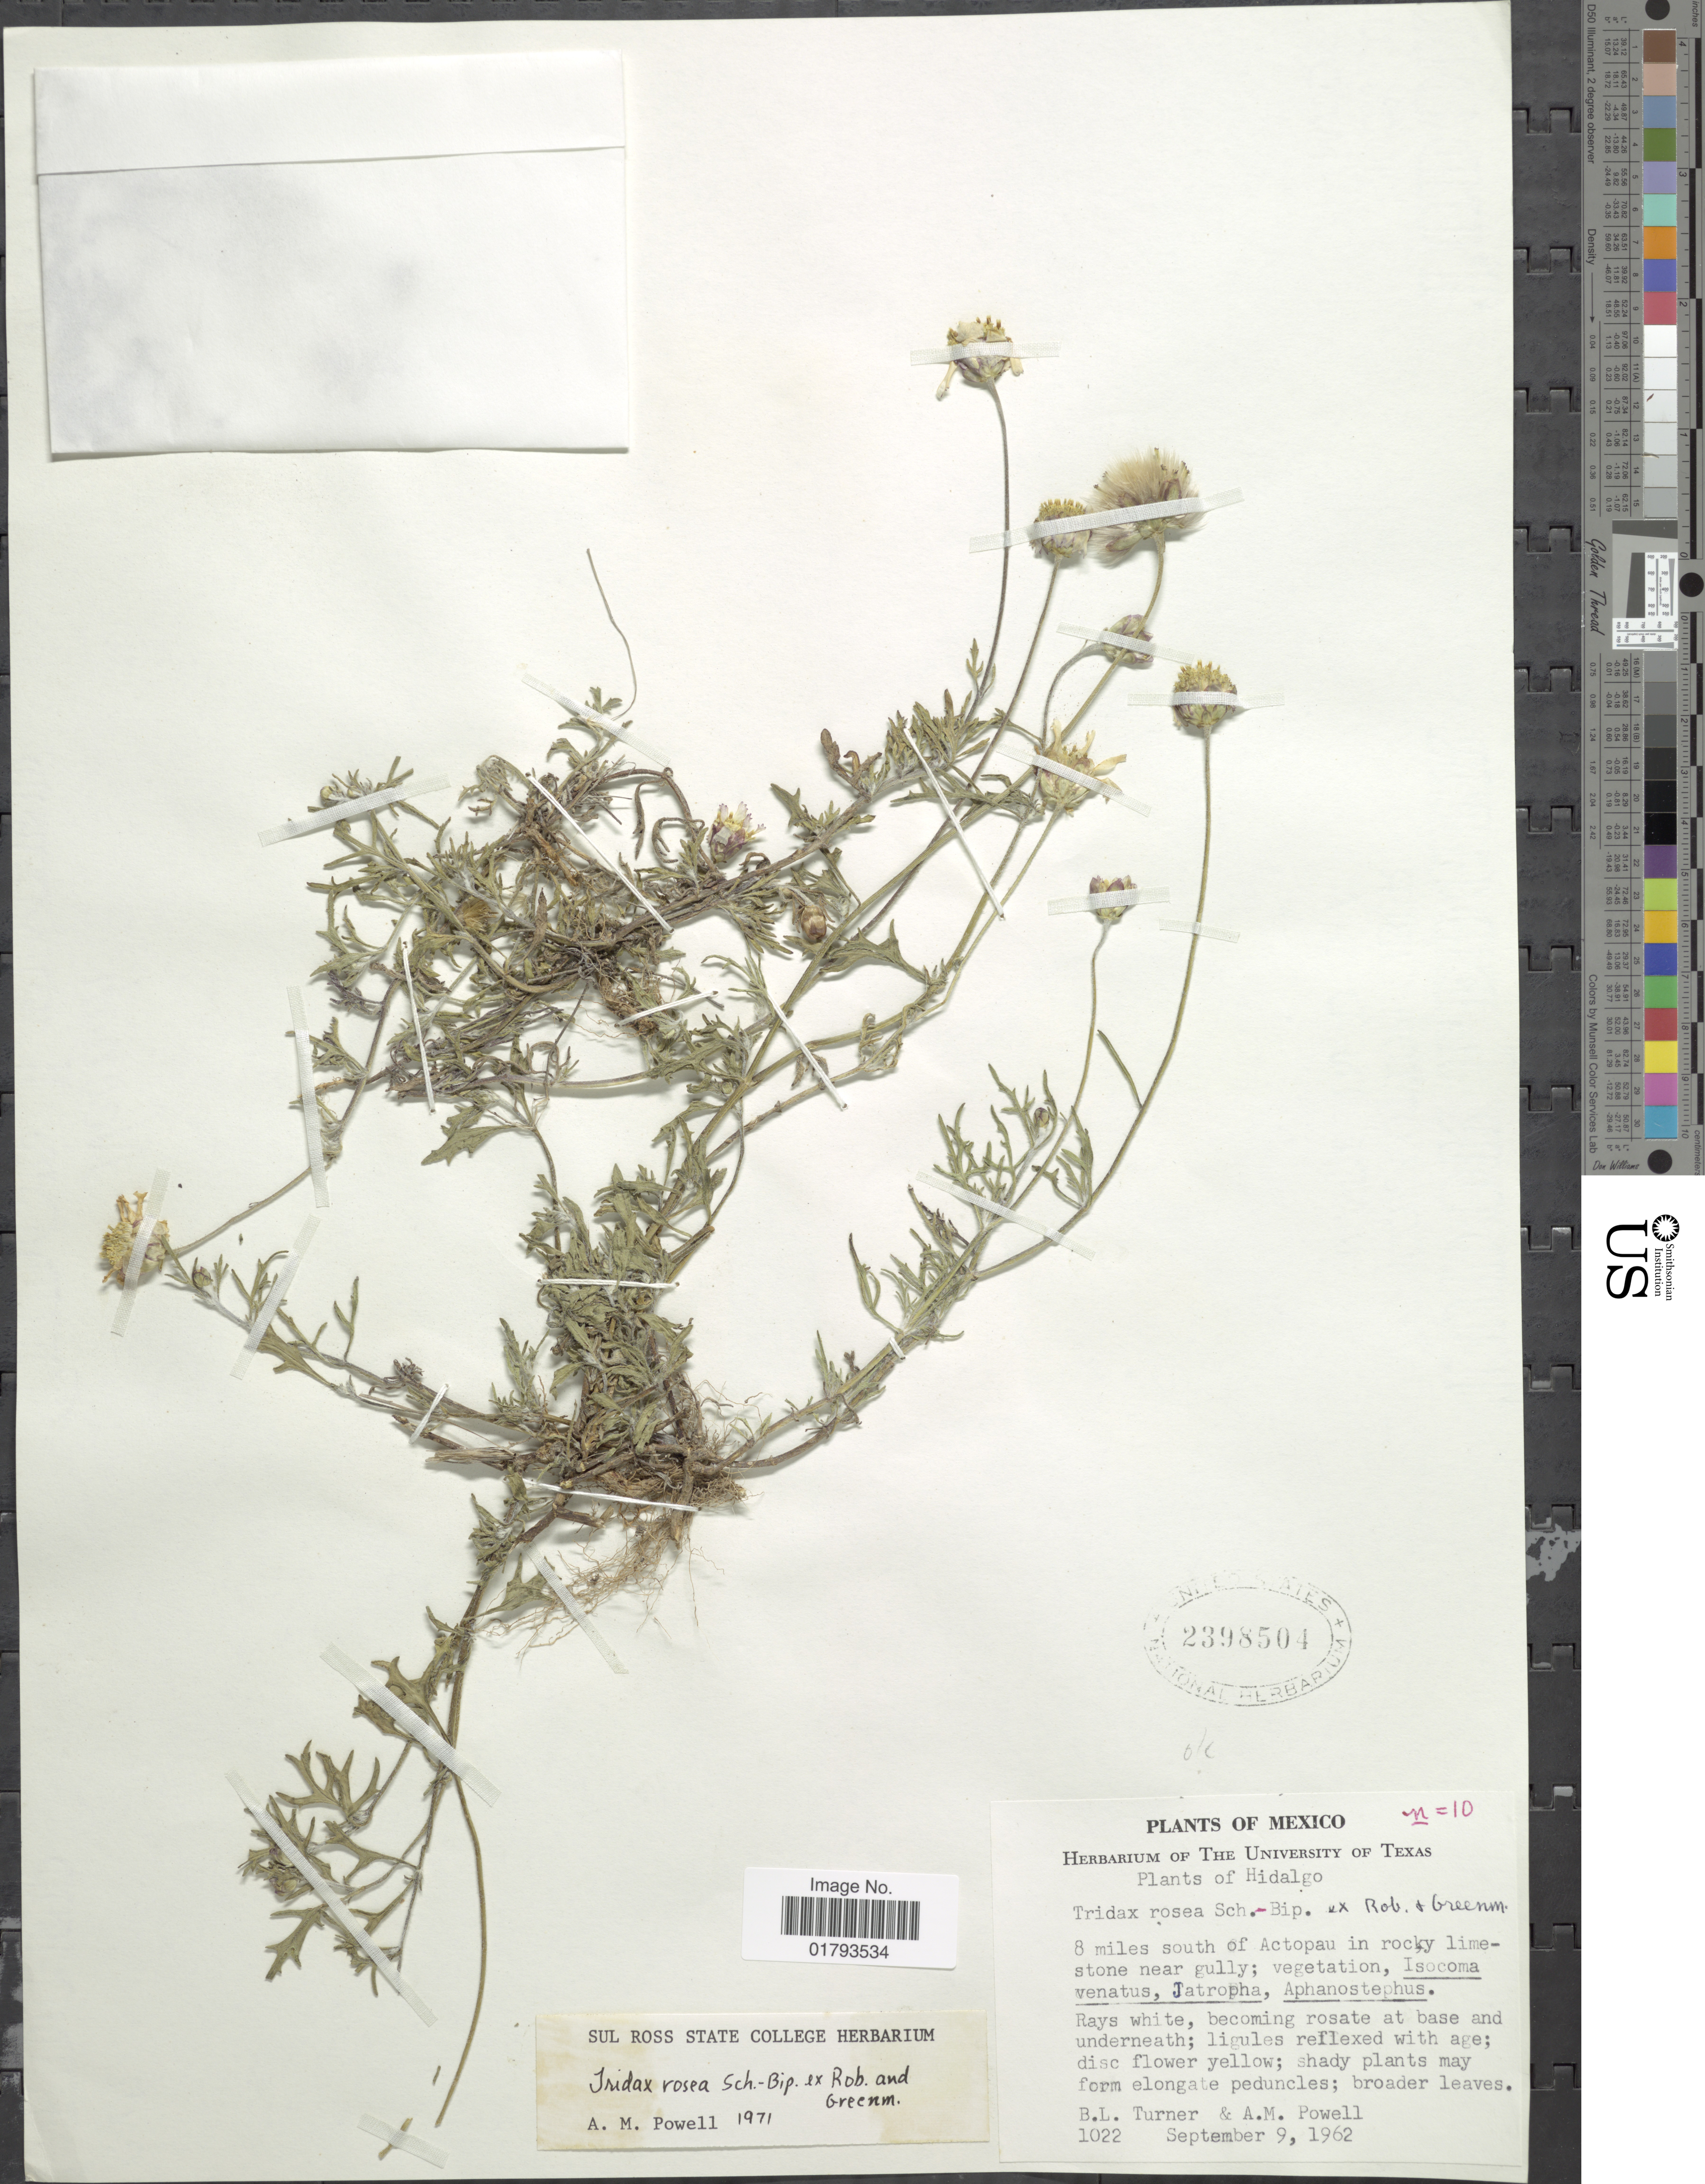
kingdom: Plantae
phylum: Tracheophyta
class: Magnoliopsida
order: Asterales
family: Asteraceae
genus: Tridax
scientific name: Tridax rosea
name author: Sch. Bip. ex B.L. Rob. & Greenm.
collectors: B. L. Turner & A. M. Powell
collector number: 1022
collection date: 1962-09-09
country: Mexico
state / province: Hidalgo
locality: Hidalgo, 8 miles south of Actopau in rocky limestone near gully.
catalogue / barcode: US 2398504